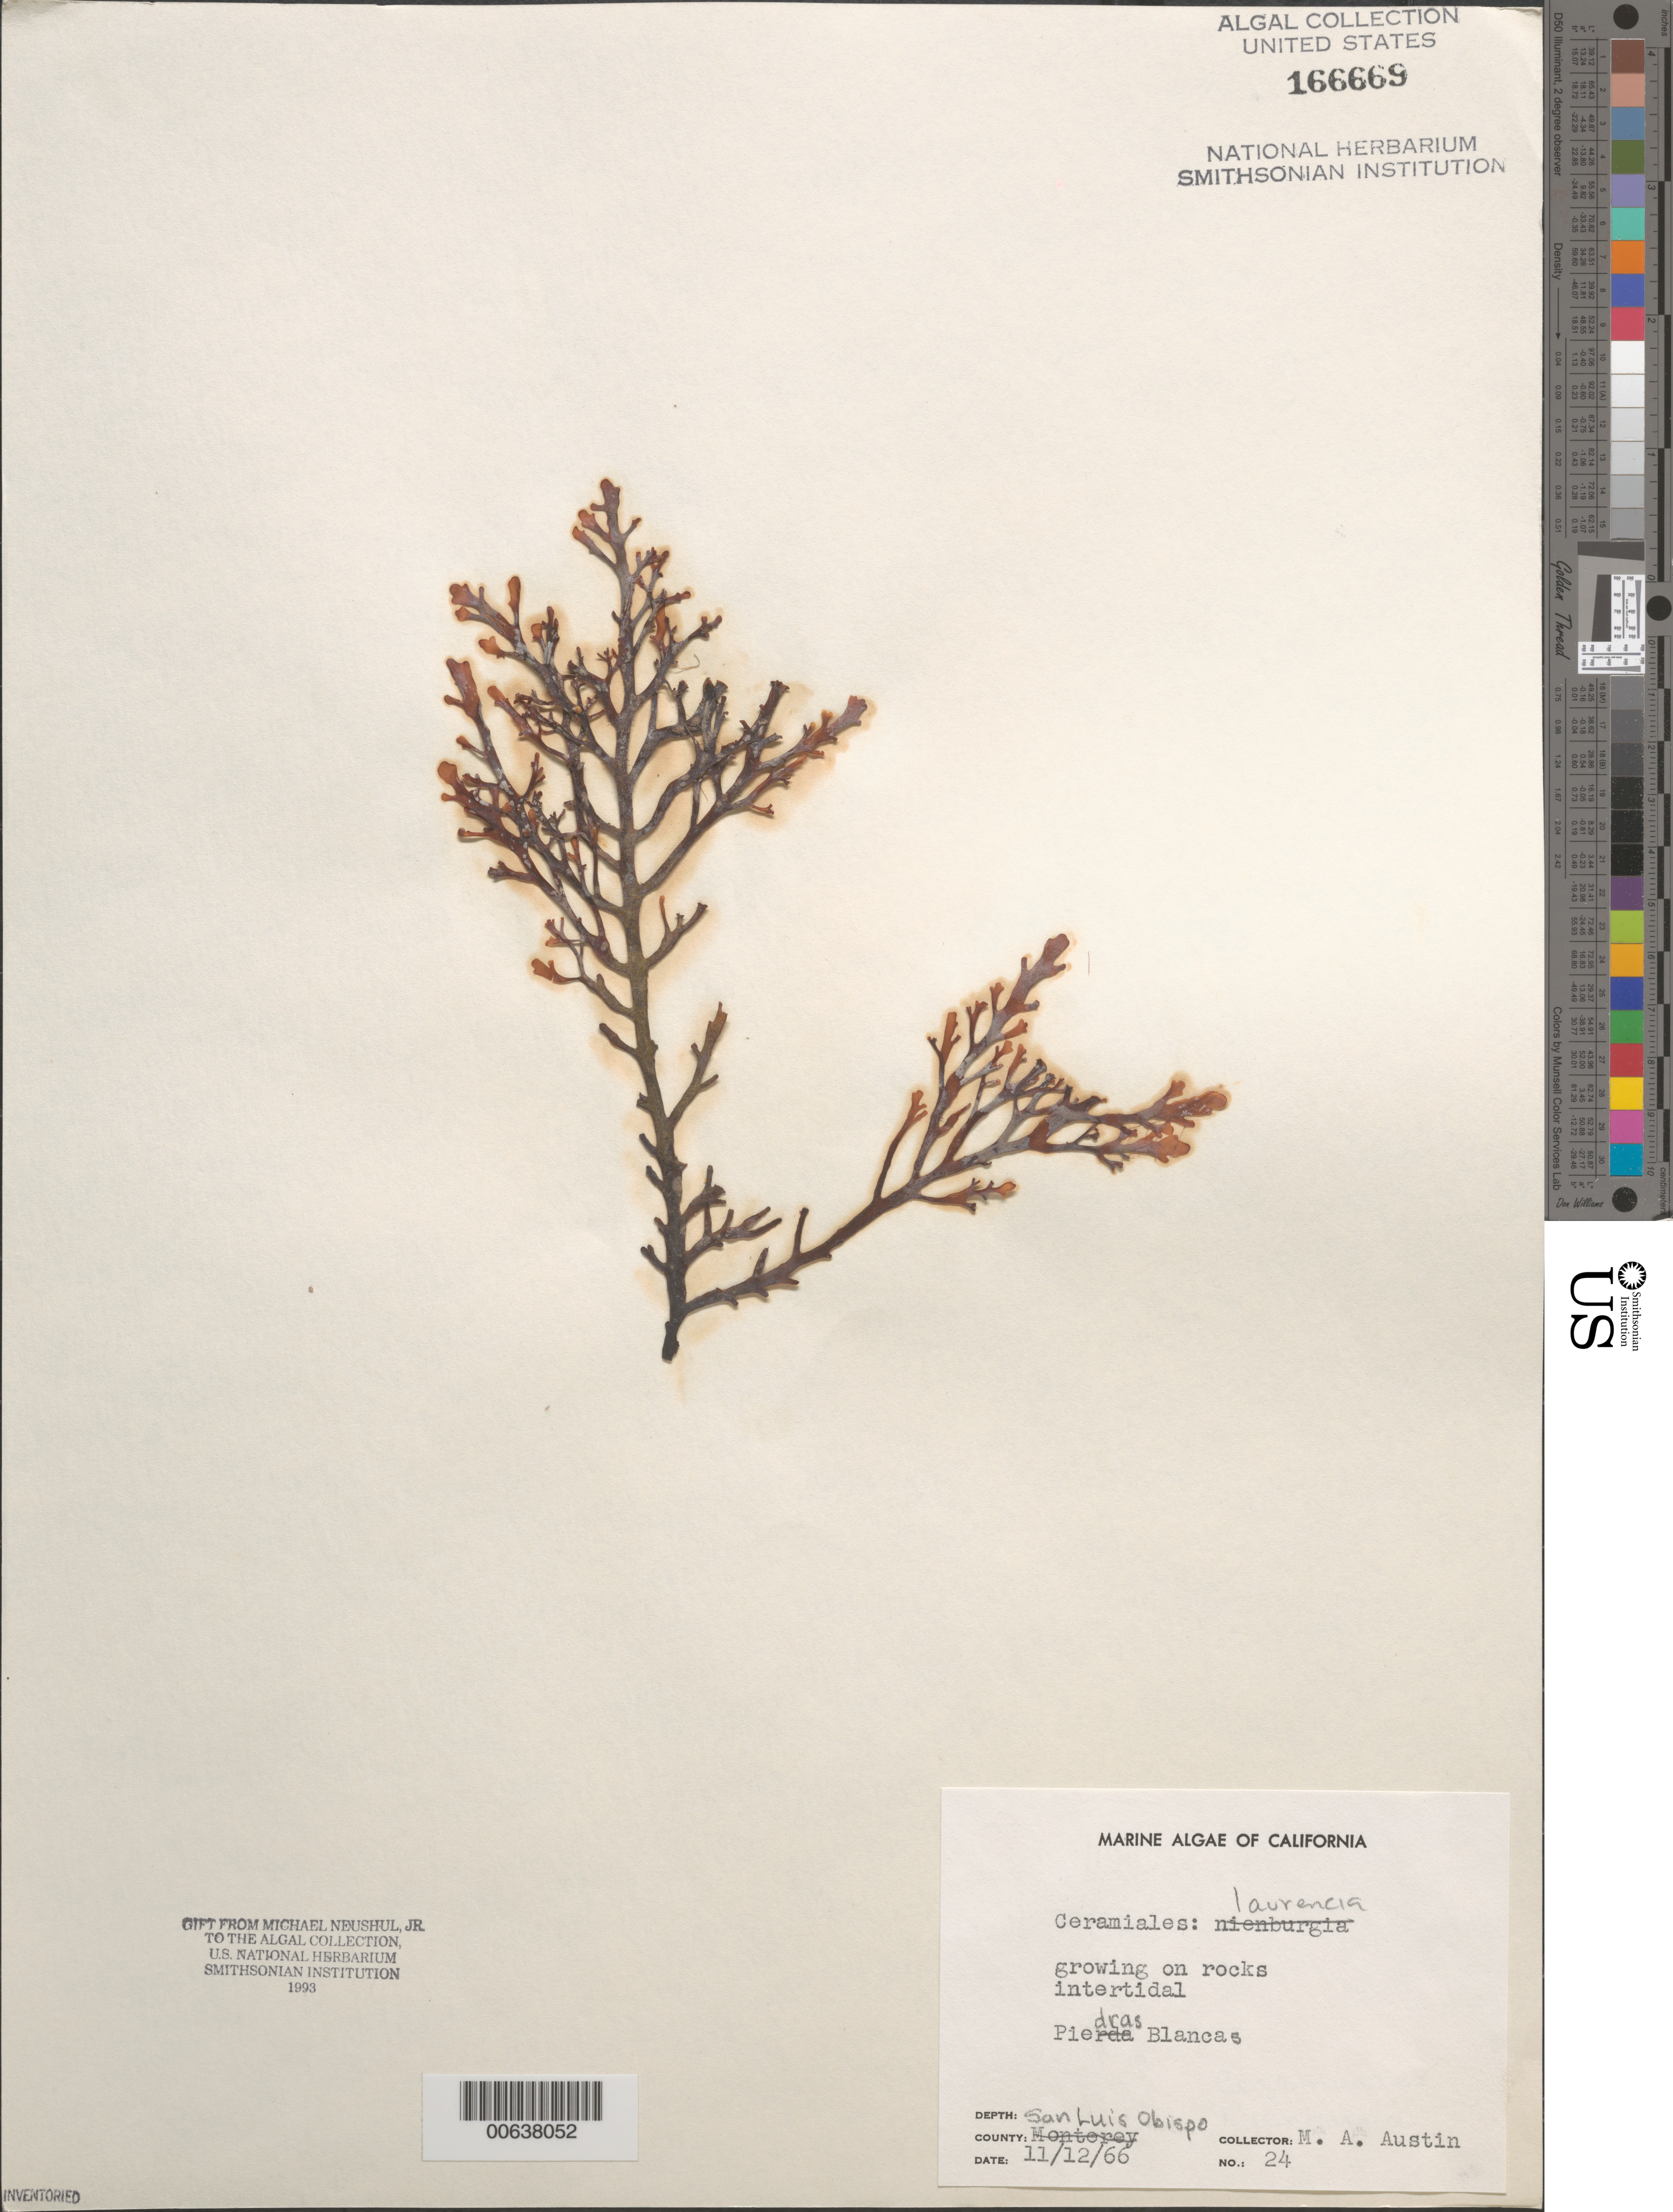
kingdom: Plantae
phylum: Rhodophyta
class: Florideophyceae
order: Ceramiales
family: Rhodomelaceae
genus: Laurencia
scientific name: Laurencia sp.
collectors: M. Austin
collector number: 24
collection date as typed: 12 Nov 1966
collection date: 1966-11-12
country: United States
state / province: California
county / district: San Luis Obispo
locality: Piedras Blancas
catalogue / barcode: US 166669